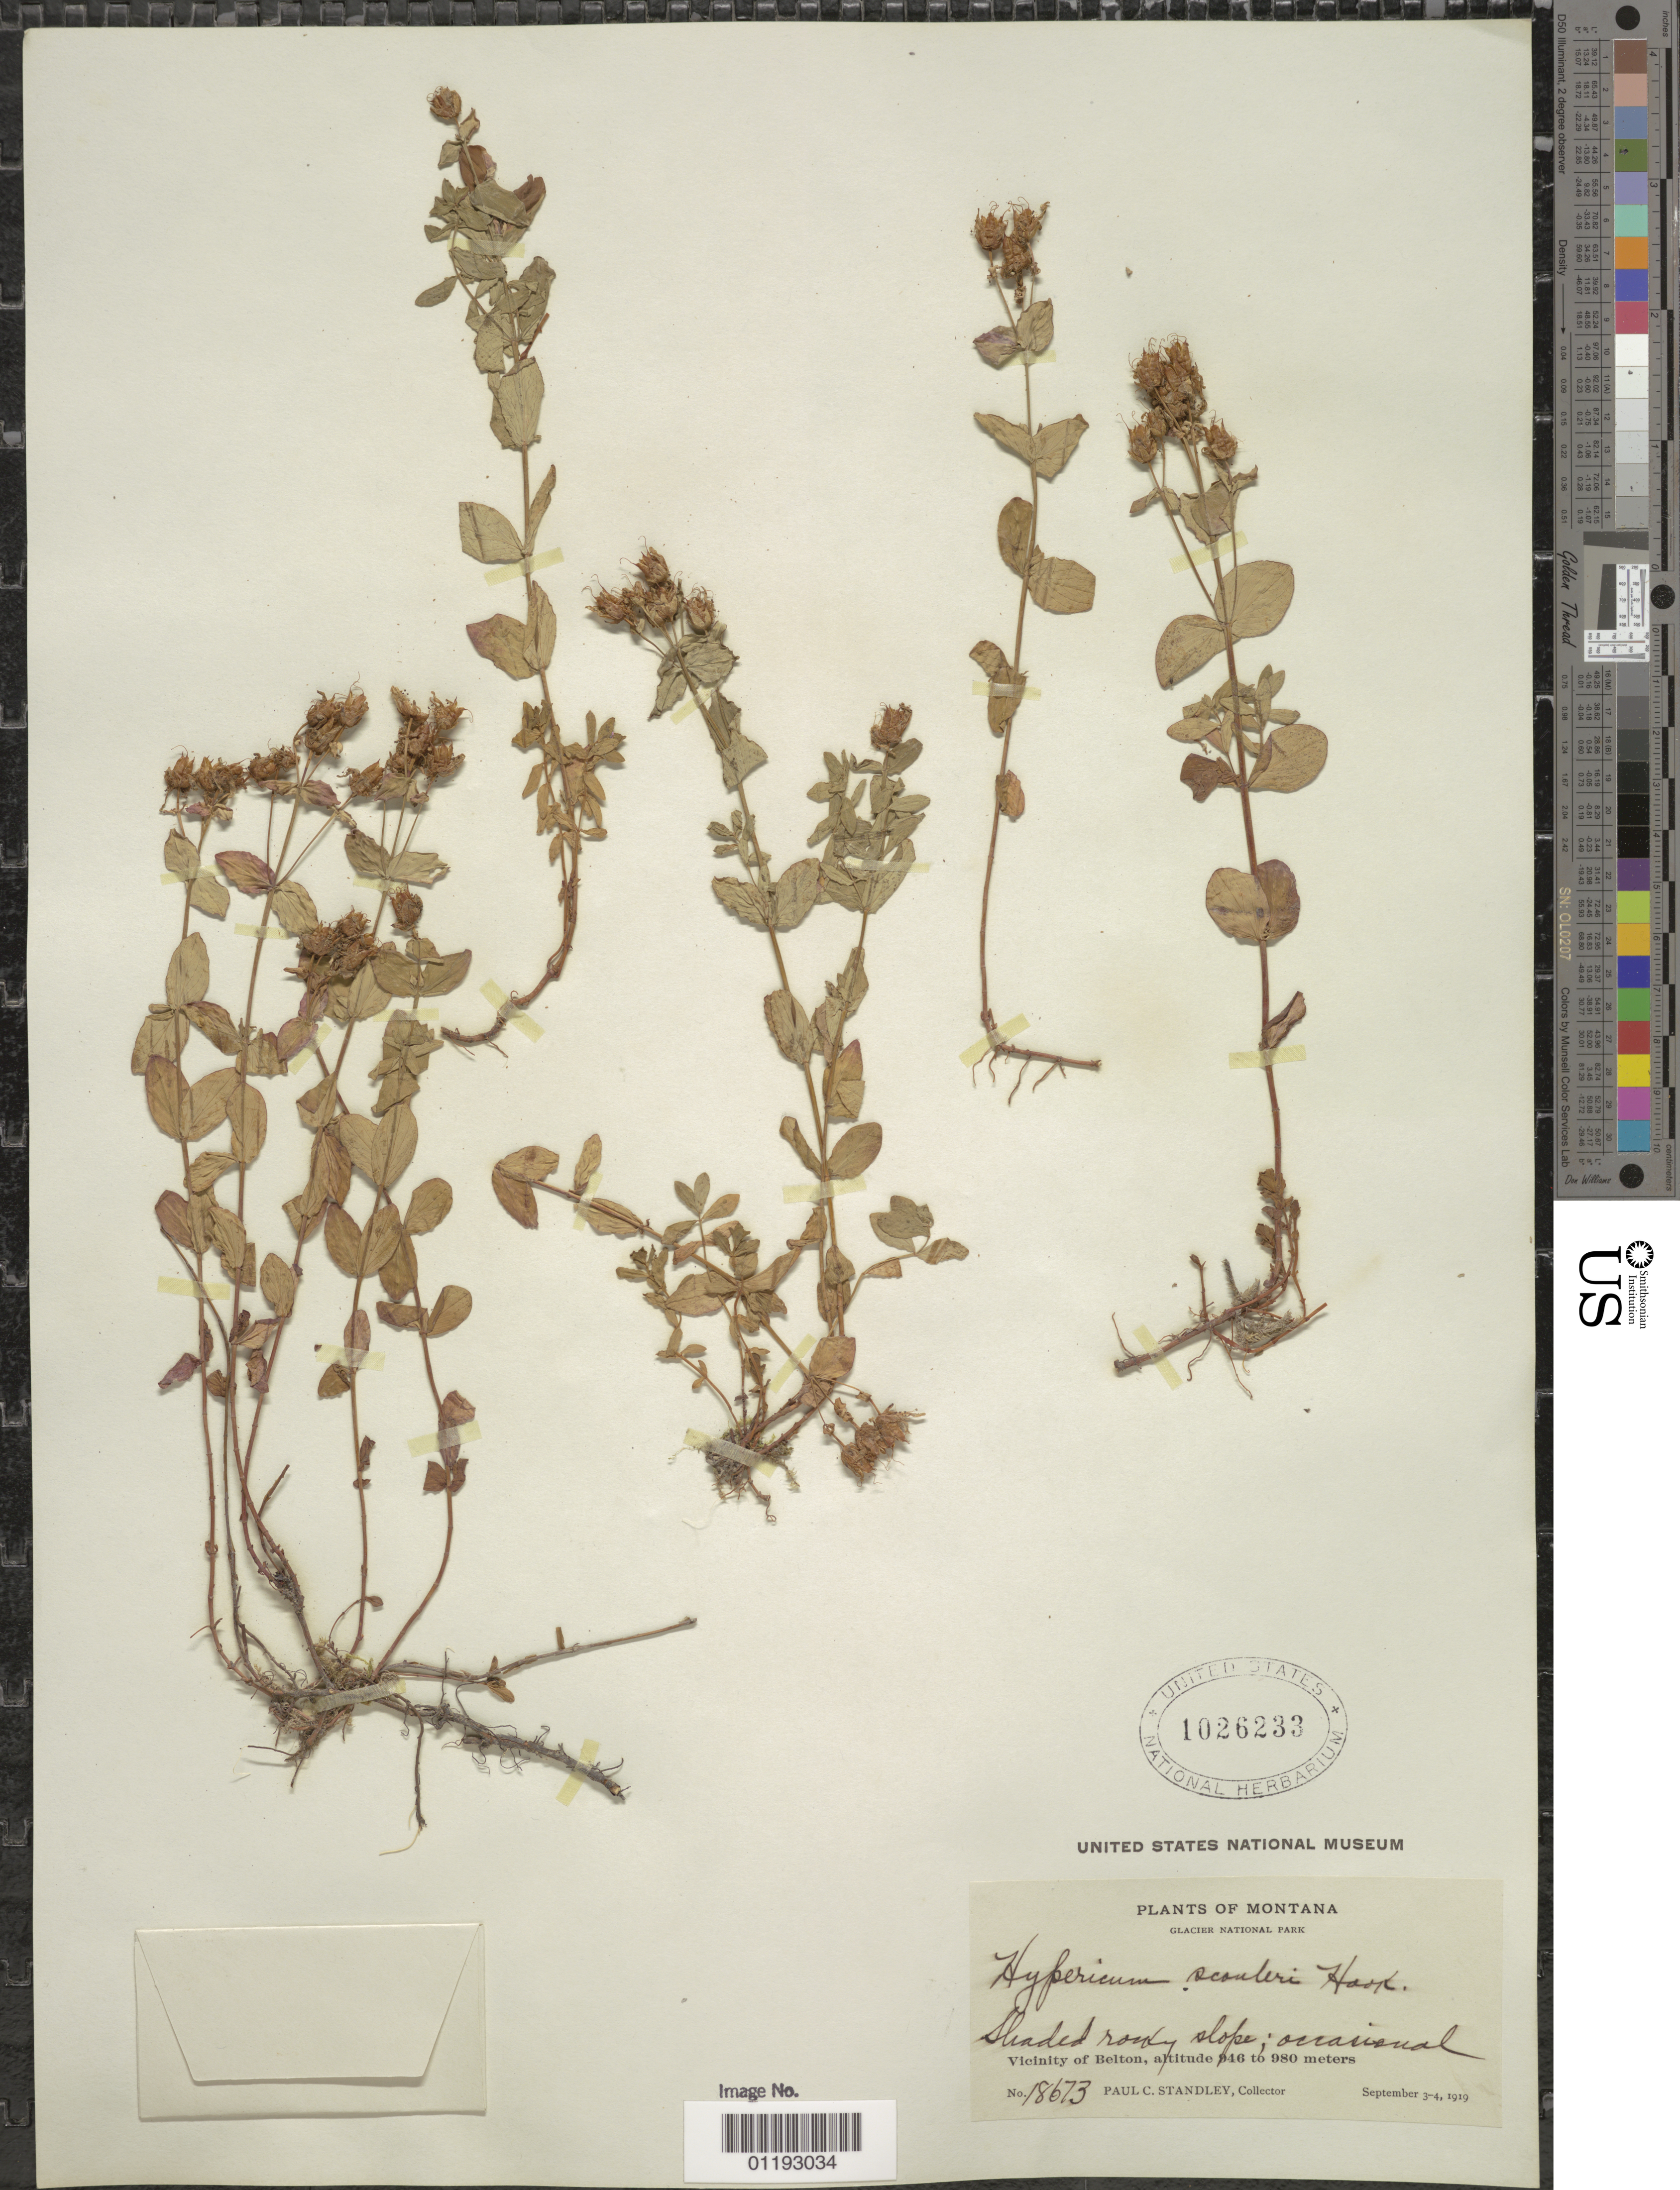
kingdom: Plantae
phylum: Tracheophyta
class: Magnoliopsida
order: Malpighiales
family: Hypericaceae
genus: Hypericum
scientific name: Hypericum scouleri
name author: Hook.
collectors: P. C. Standley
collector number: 18673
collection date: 1919-09-03,1919-09-04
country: United States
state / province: Montana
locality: Vicinity of Belton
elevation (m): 946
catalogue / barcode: US 1026233